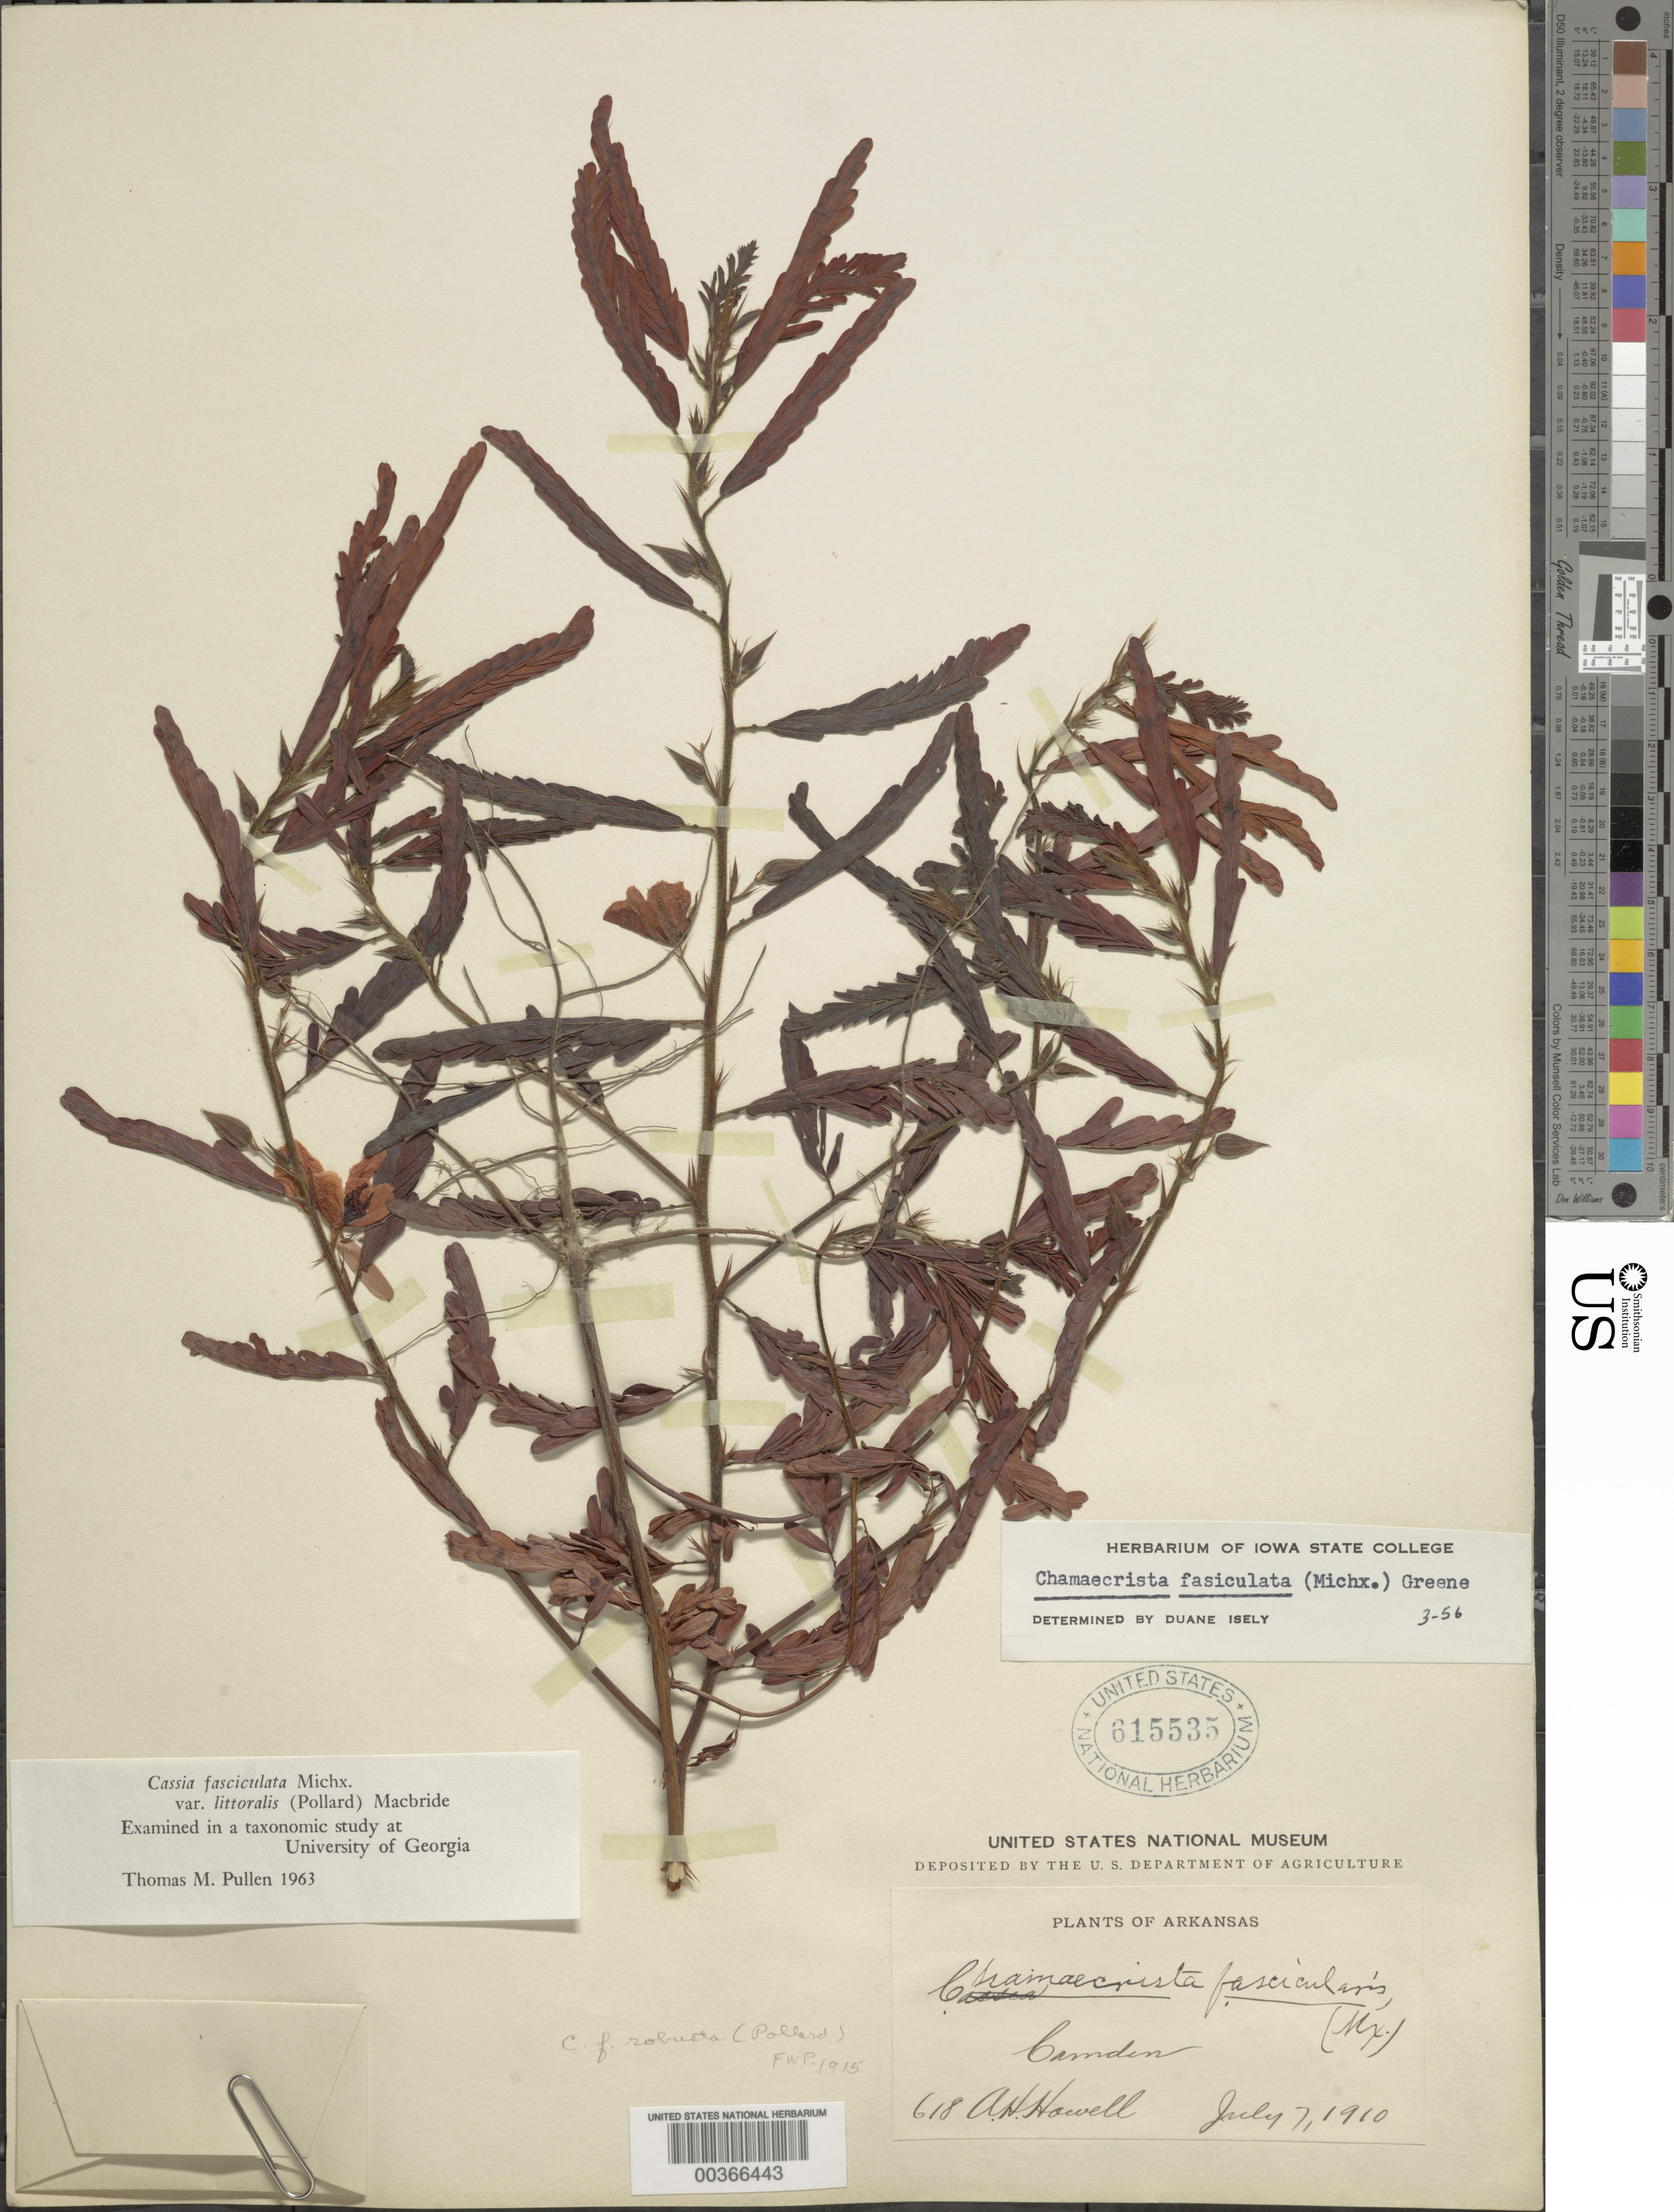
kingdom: Plantae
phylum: Tracheophyta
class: Magnoliopsida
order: Fabales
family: Fabaceae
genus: Chamaecrista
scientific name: Chamaecrista fasciculata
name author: (Michx.) Greene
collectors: A. H. Howell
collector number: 618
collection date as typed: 07 Jul 1910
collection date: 1910-07-07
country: United States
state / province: Arkansas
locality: Camden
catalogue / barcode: US 615535